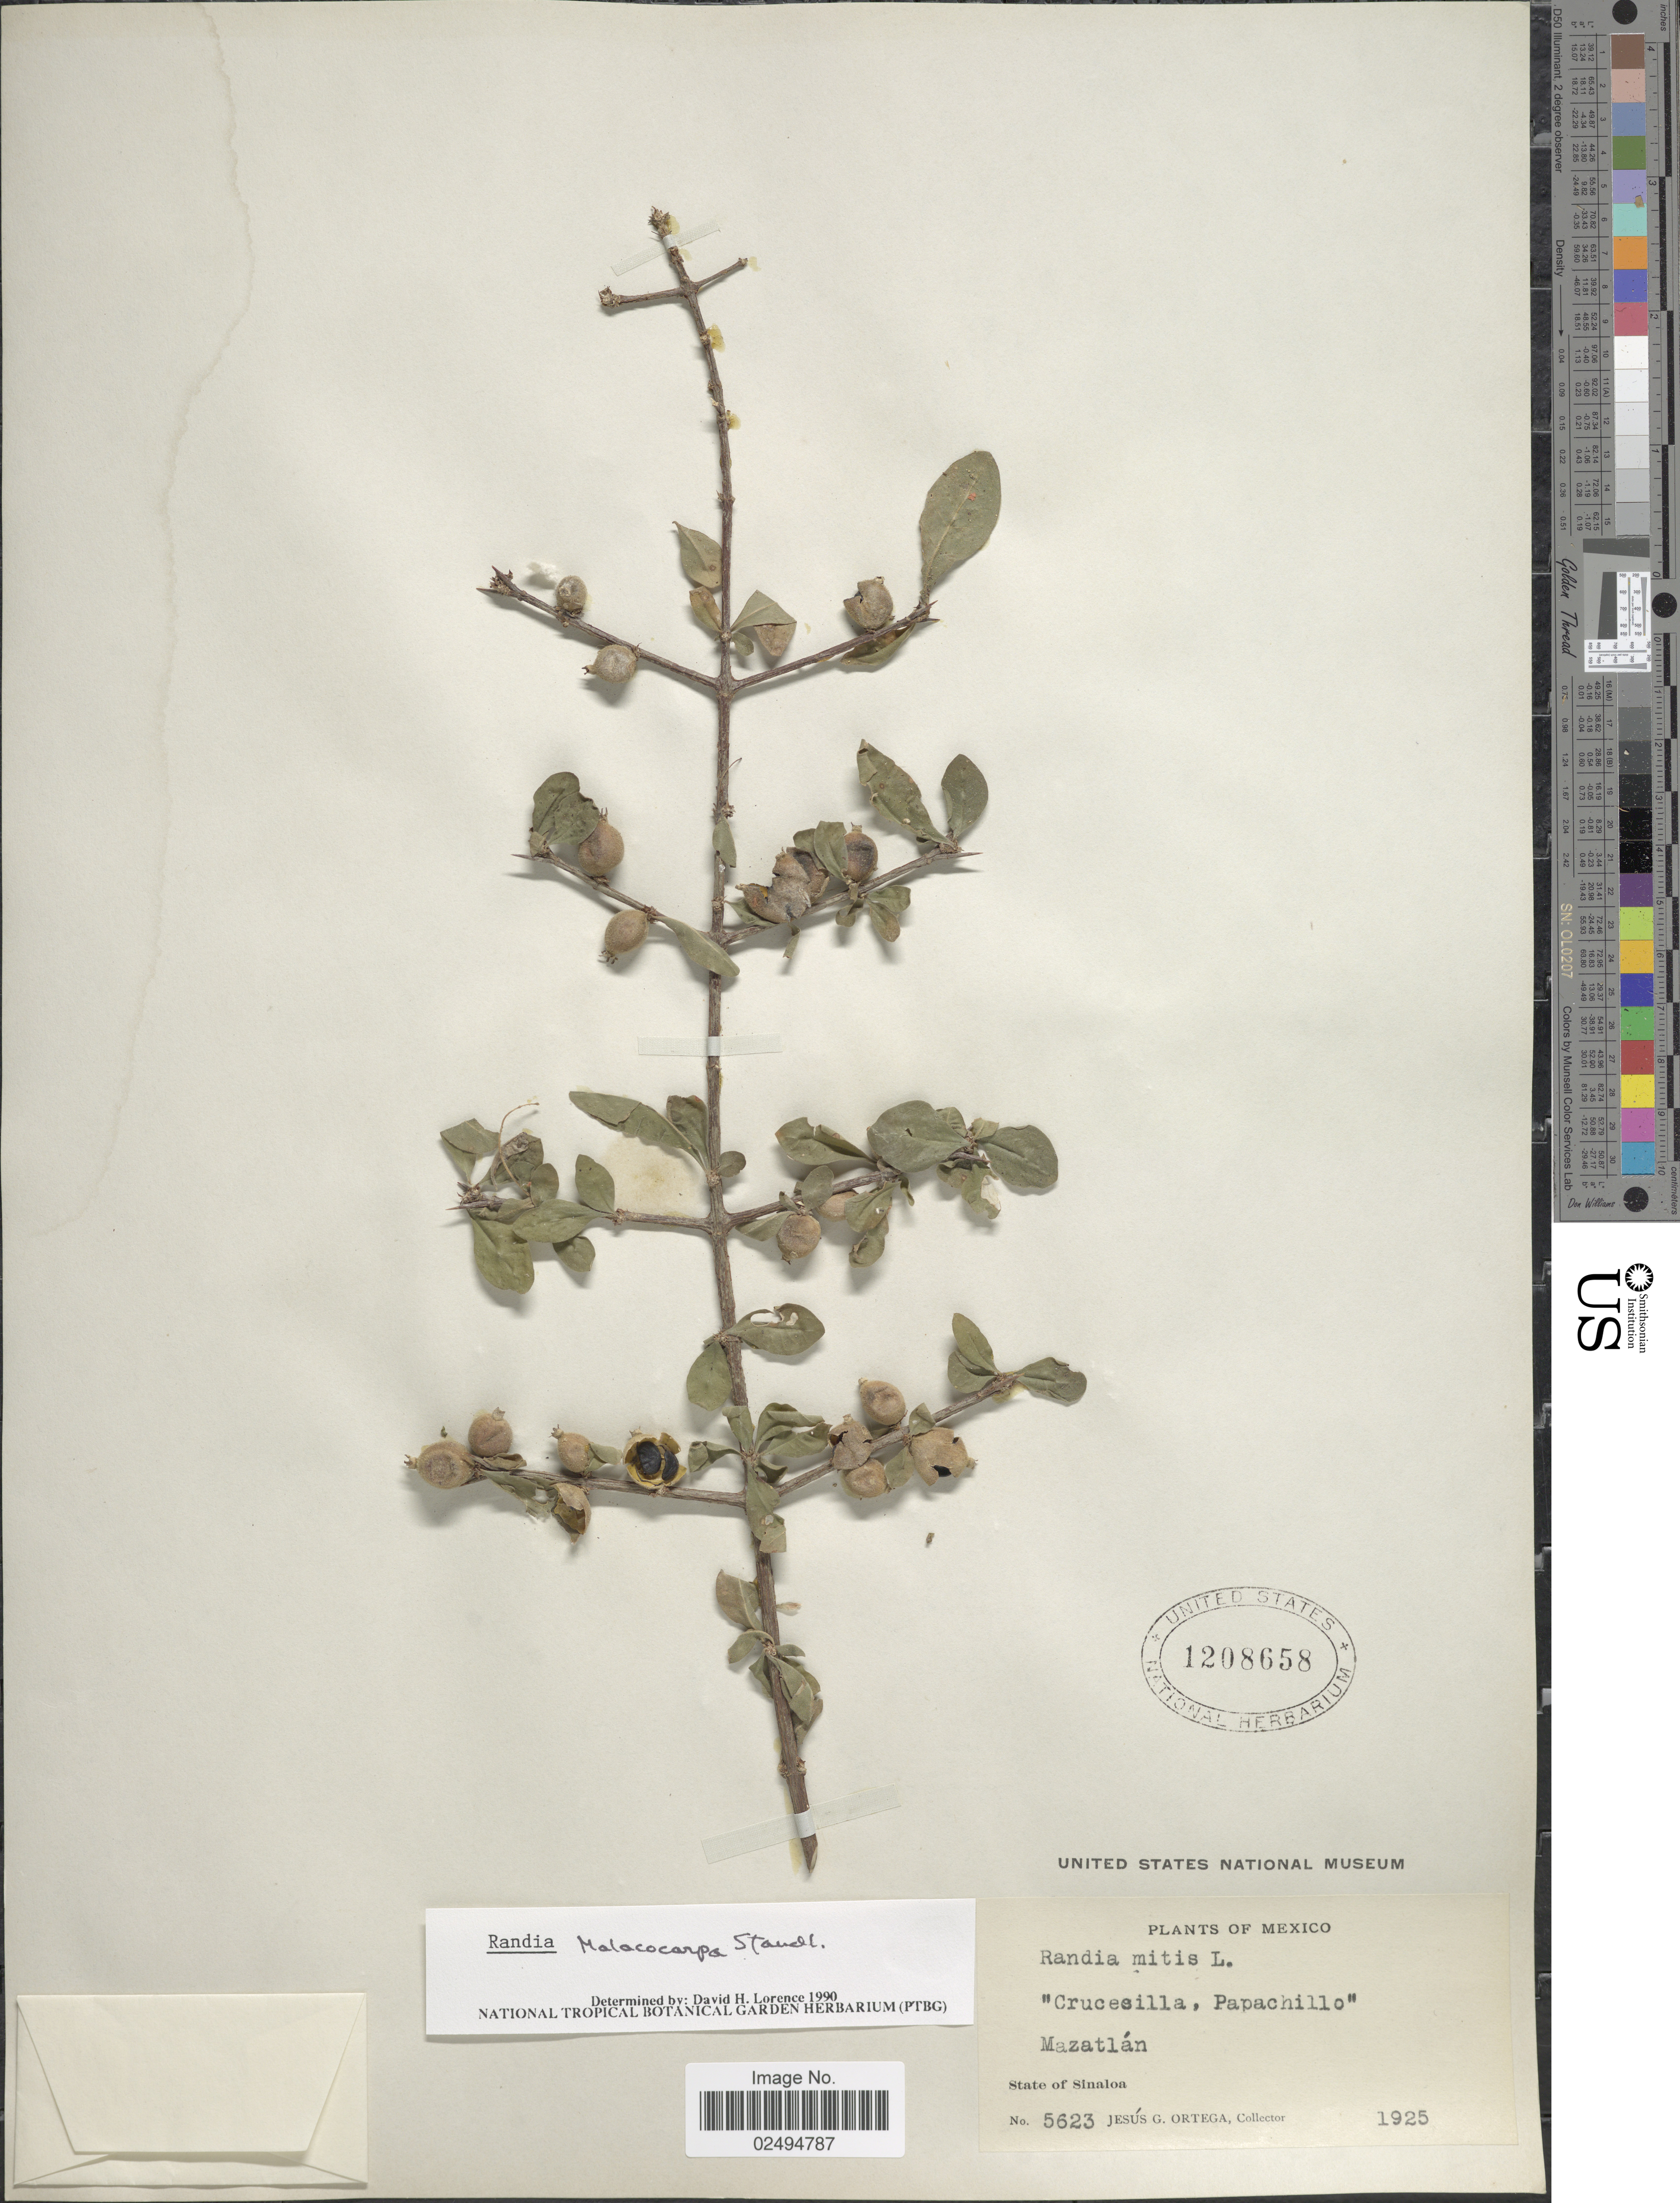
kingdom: Plantae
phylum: Tracheophyta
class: Magnoliopsida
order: Gentianales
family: Rubiaceae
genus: Randia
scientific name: Randia malacocarpa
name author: Standl.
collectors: J. Ortega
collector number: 5623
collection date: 1925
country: Mexico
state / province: Sinaloa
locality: Mazatlan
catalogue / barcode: US 1208658